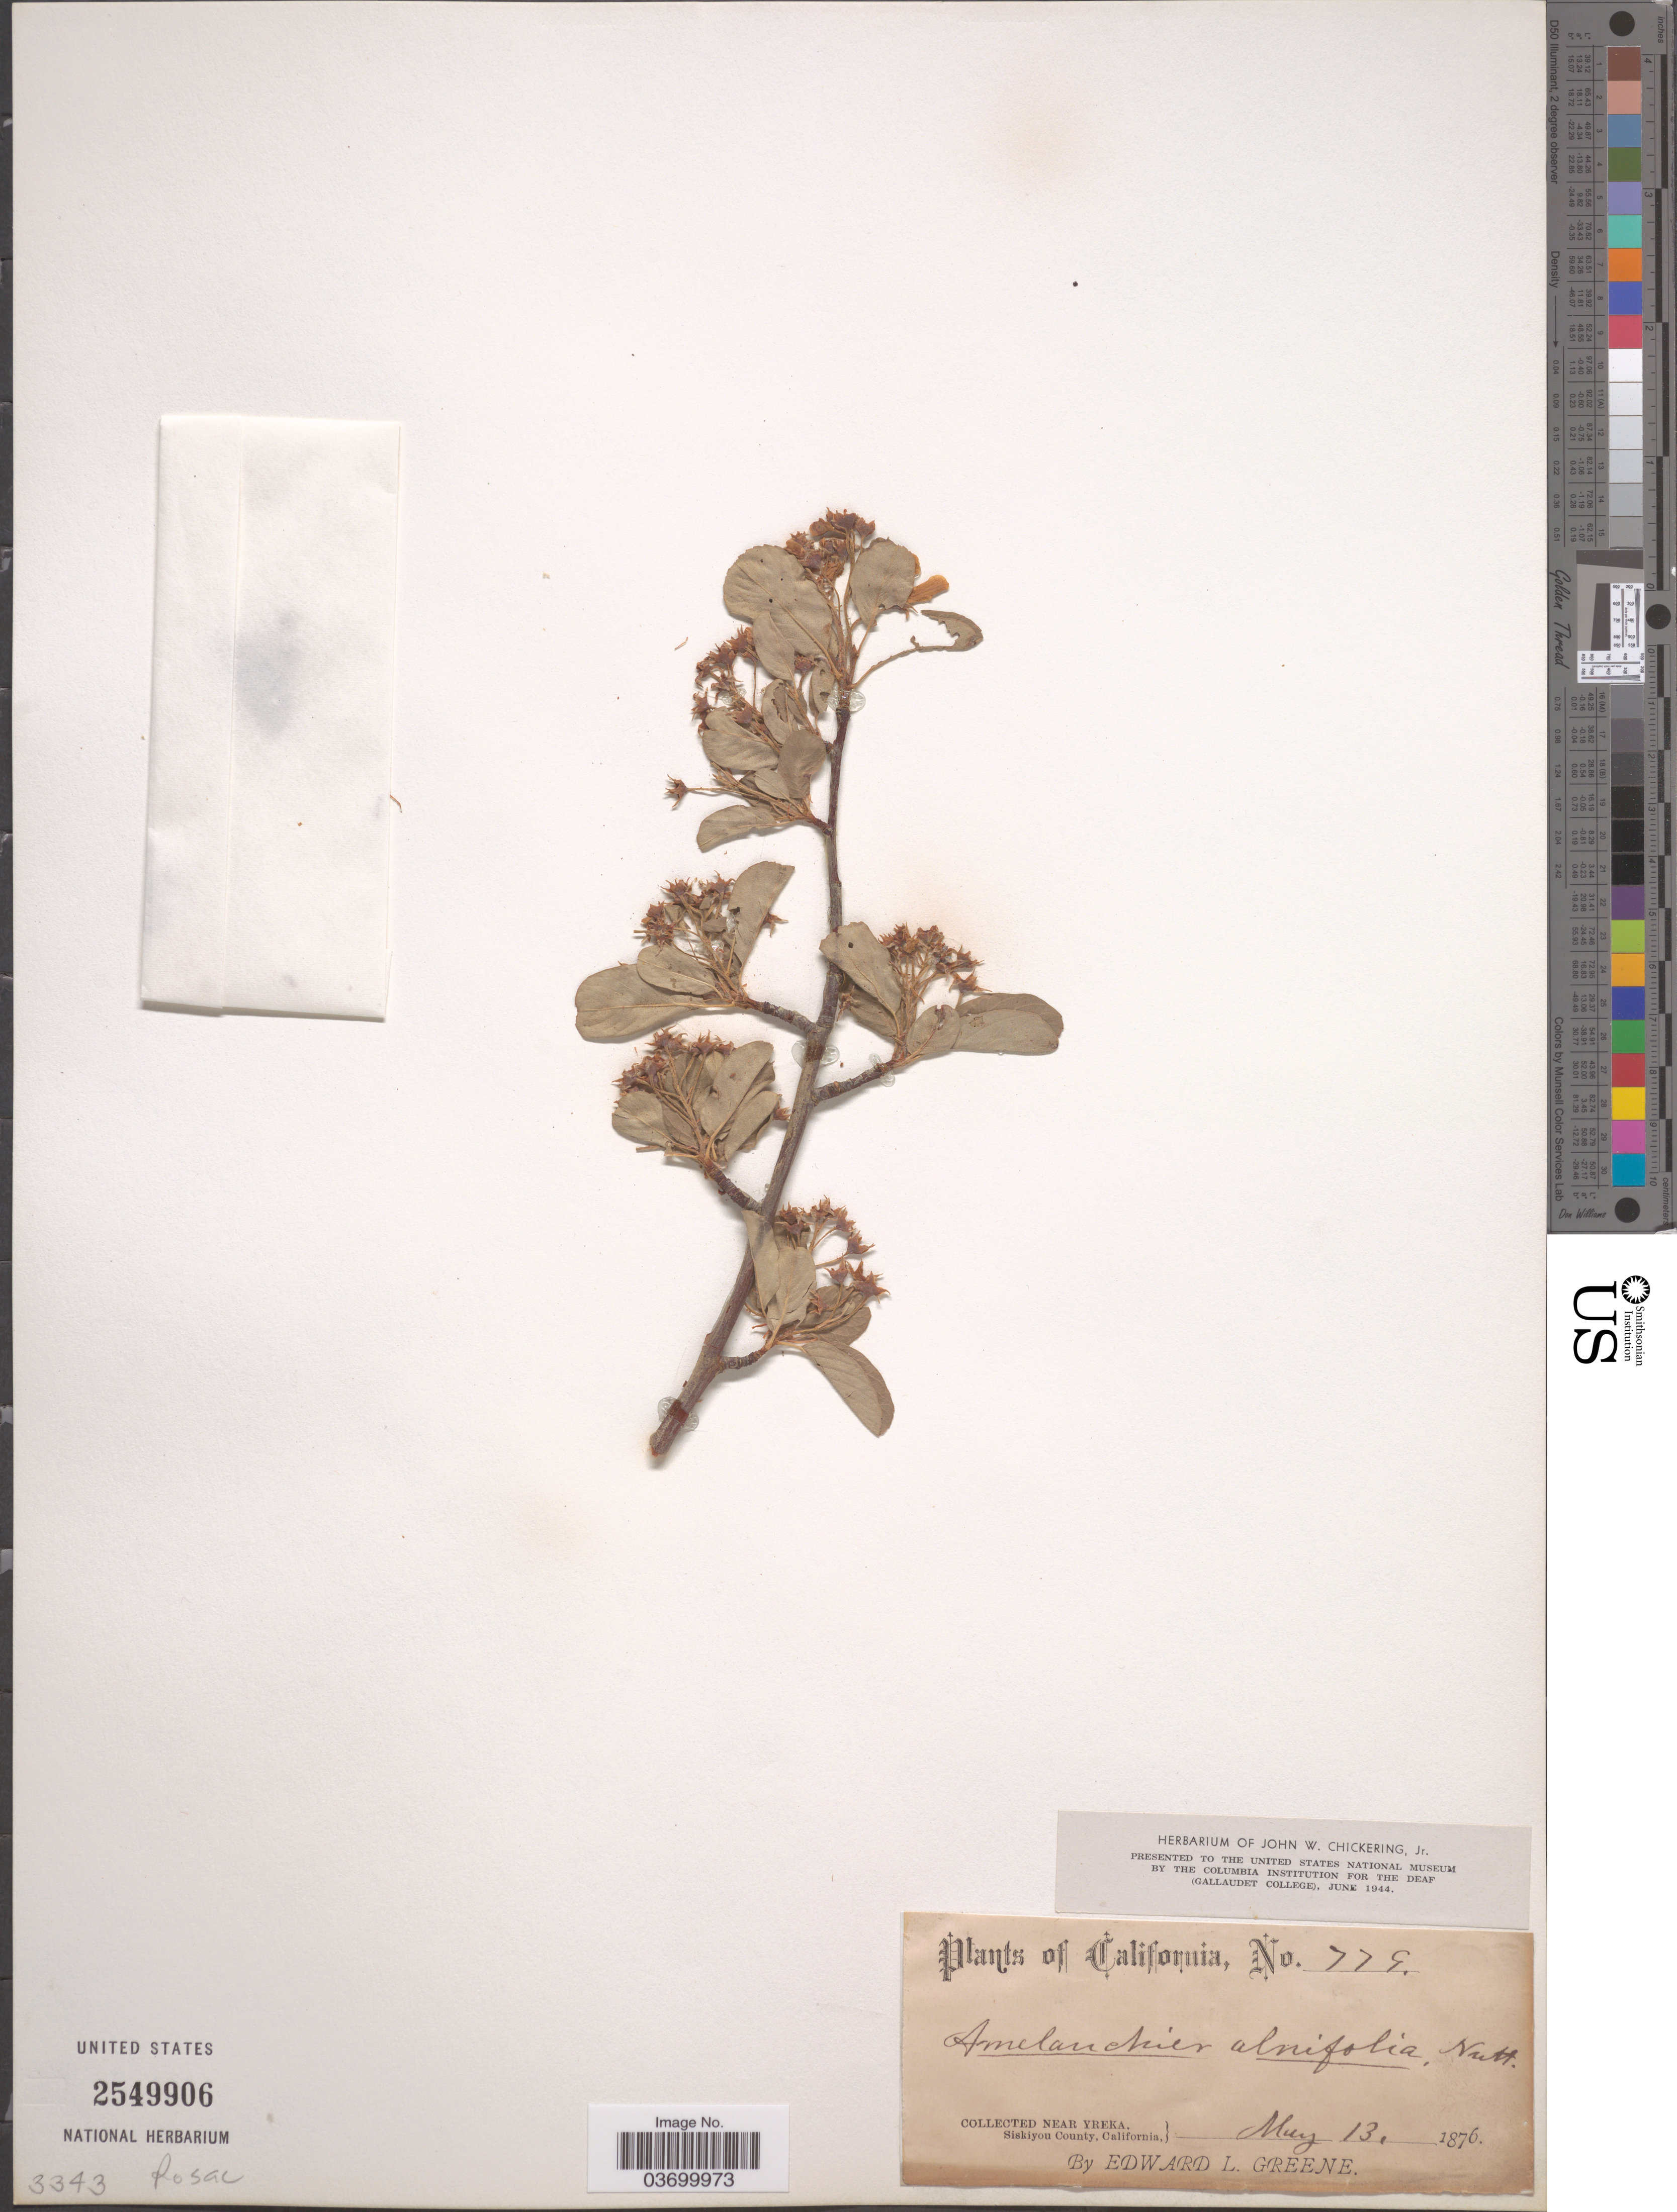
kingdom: Plantae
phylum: Tracheophyta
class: Magnoliopsida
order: Rosales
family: Rosaceae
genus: Amelanchier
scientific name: Amelanchier alnifolia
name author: (Nutt.) Nutt. ex M. Roem.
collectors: E. L. Greene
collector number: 779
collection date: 1876-05-13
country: United States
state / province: California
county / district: Siskiyou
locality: Near Yreka. Siskiyou County.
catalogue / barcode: US 2549906